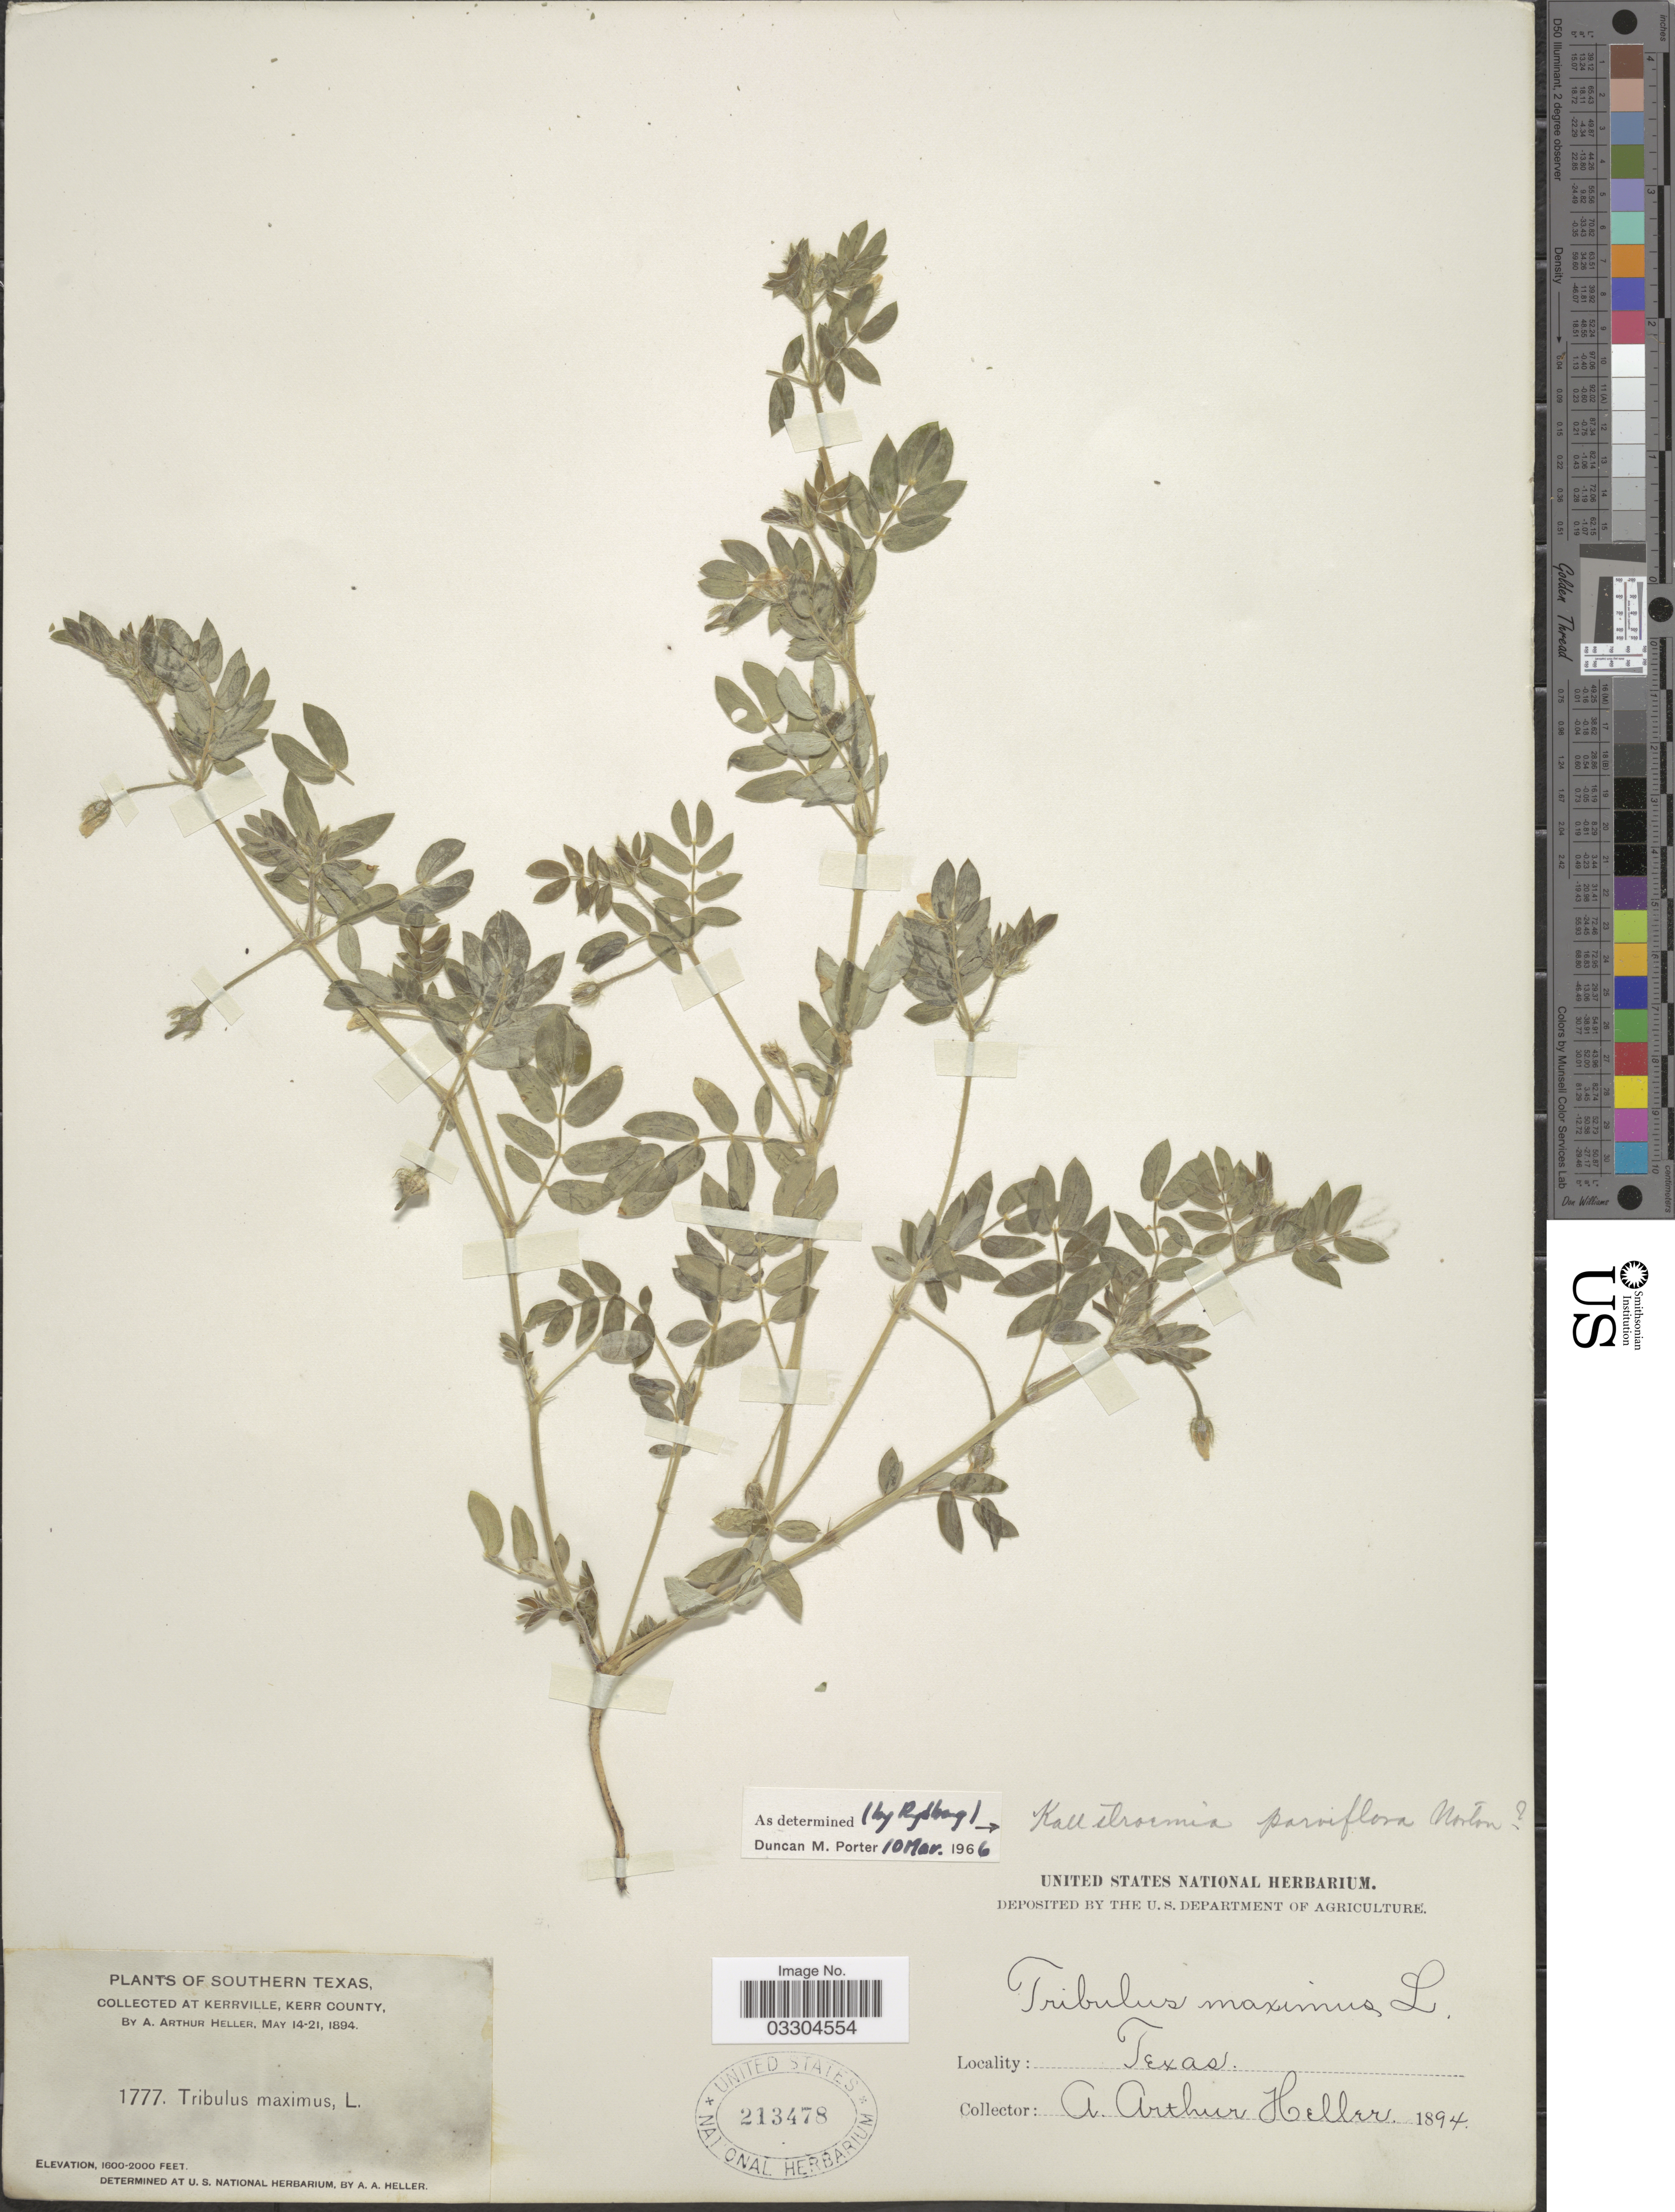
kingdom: Plantae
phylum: Tracheophyta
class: Magnoliopsida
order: Zygophyllales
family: Zygophyllaceae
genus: Kallstroemia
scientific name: Kallstroemia parviflora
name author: Norton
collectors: A. A. Heller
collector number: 1777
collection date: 1894-05-14/1894-05-21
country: United States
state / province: Texas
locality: Southern Texas. At Kerrville, Kerr County.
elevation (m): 488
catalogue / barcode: US 213478